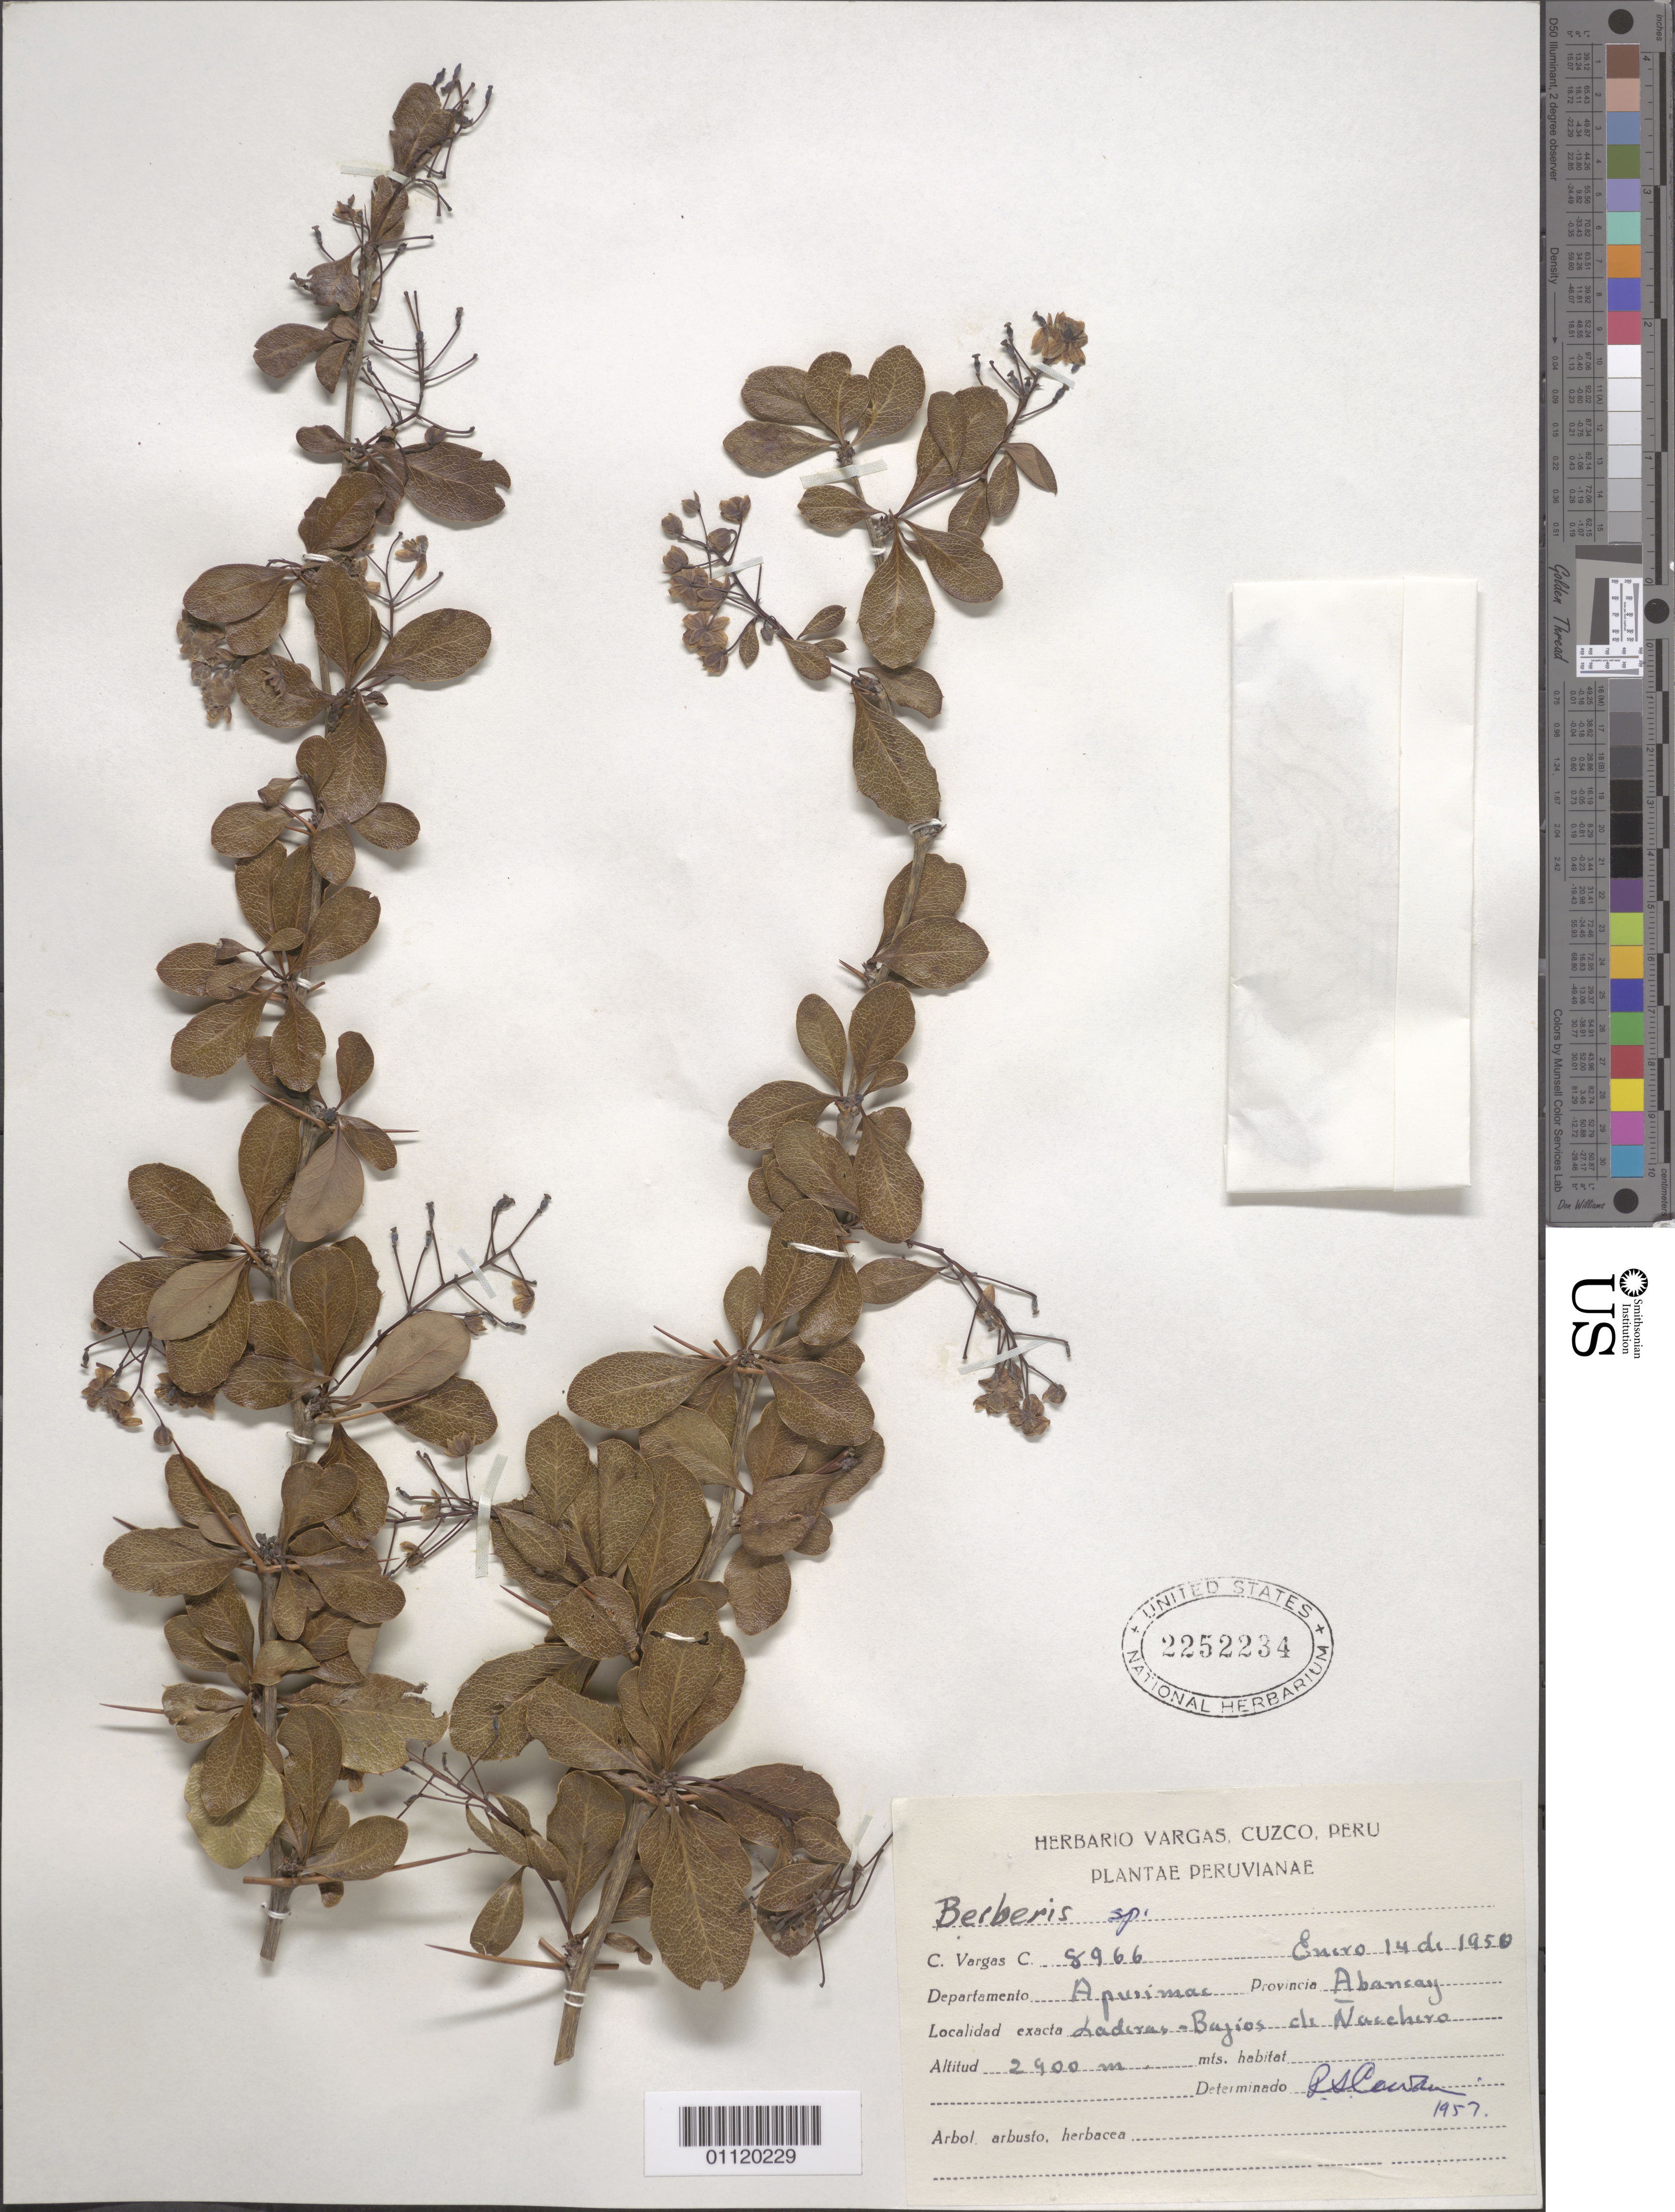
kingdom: Plantae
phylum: Tracheophyta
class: Magnoliopsida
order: Ranunculales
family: Berberidaceae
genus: Berberis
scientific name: Berberis sp.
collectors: C. Vargas C.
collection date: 1950-01-14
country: Peru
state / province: Apurímac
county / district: Abancay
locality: Laderas - Bajíos de Nasehiro. Possibly meaning slopes - shoals of Nasehiro.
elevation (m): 2900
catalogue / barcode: US 2252234